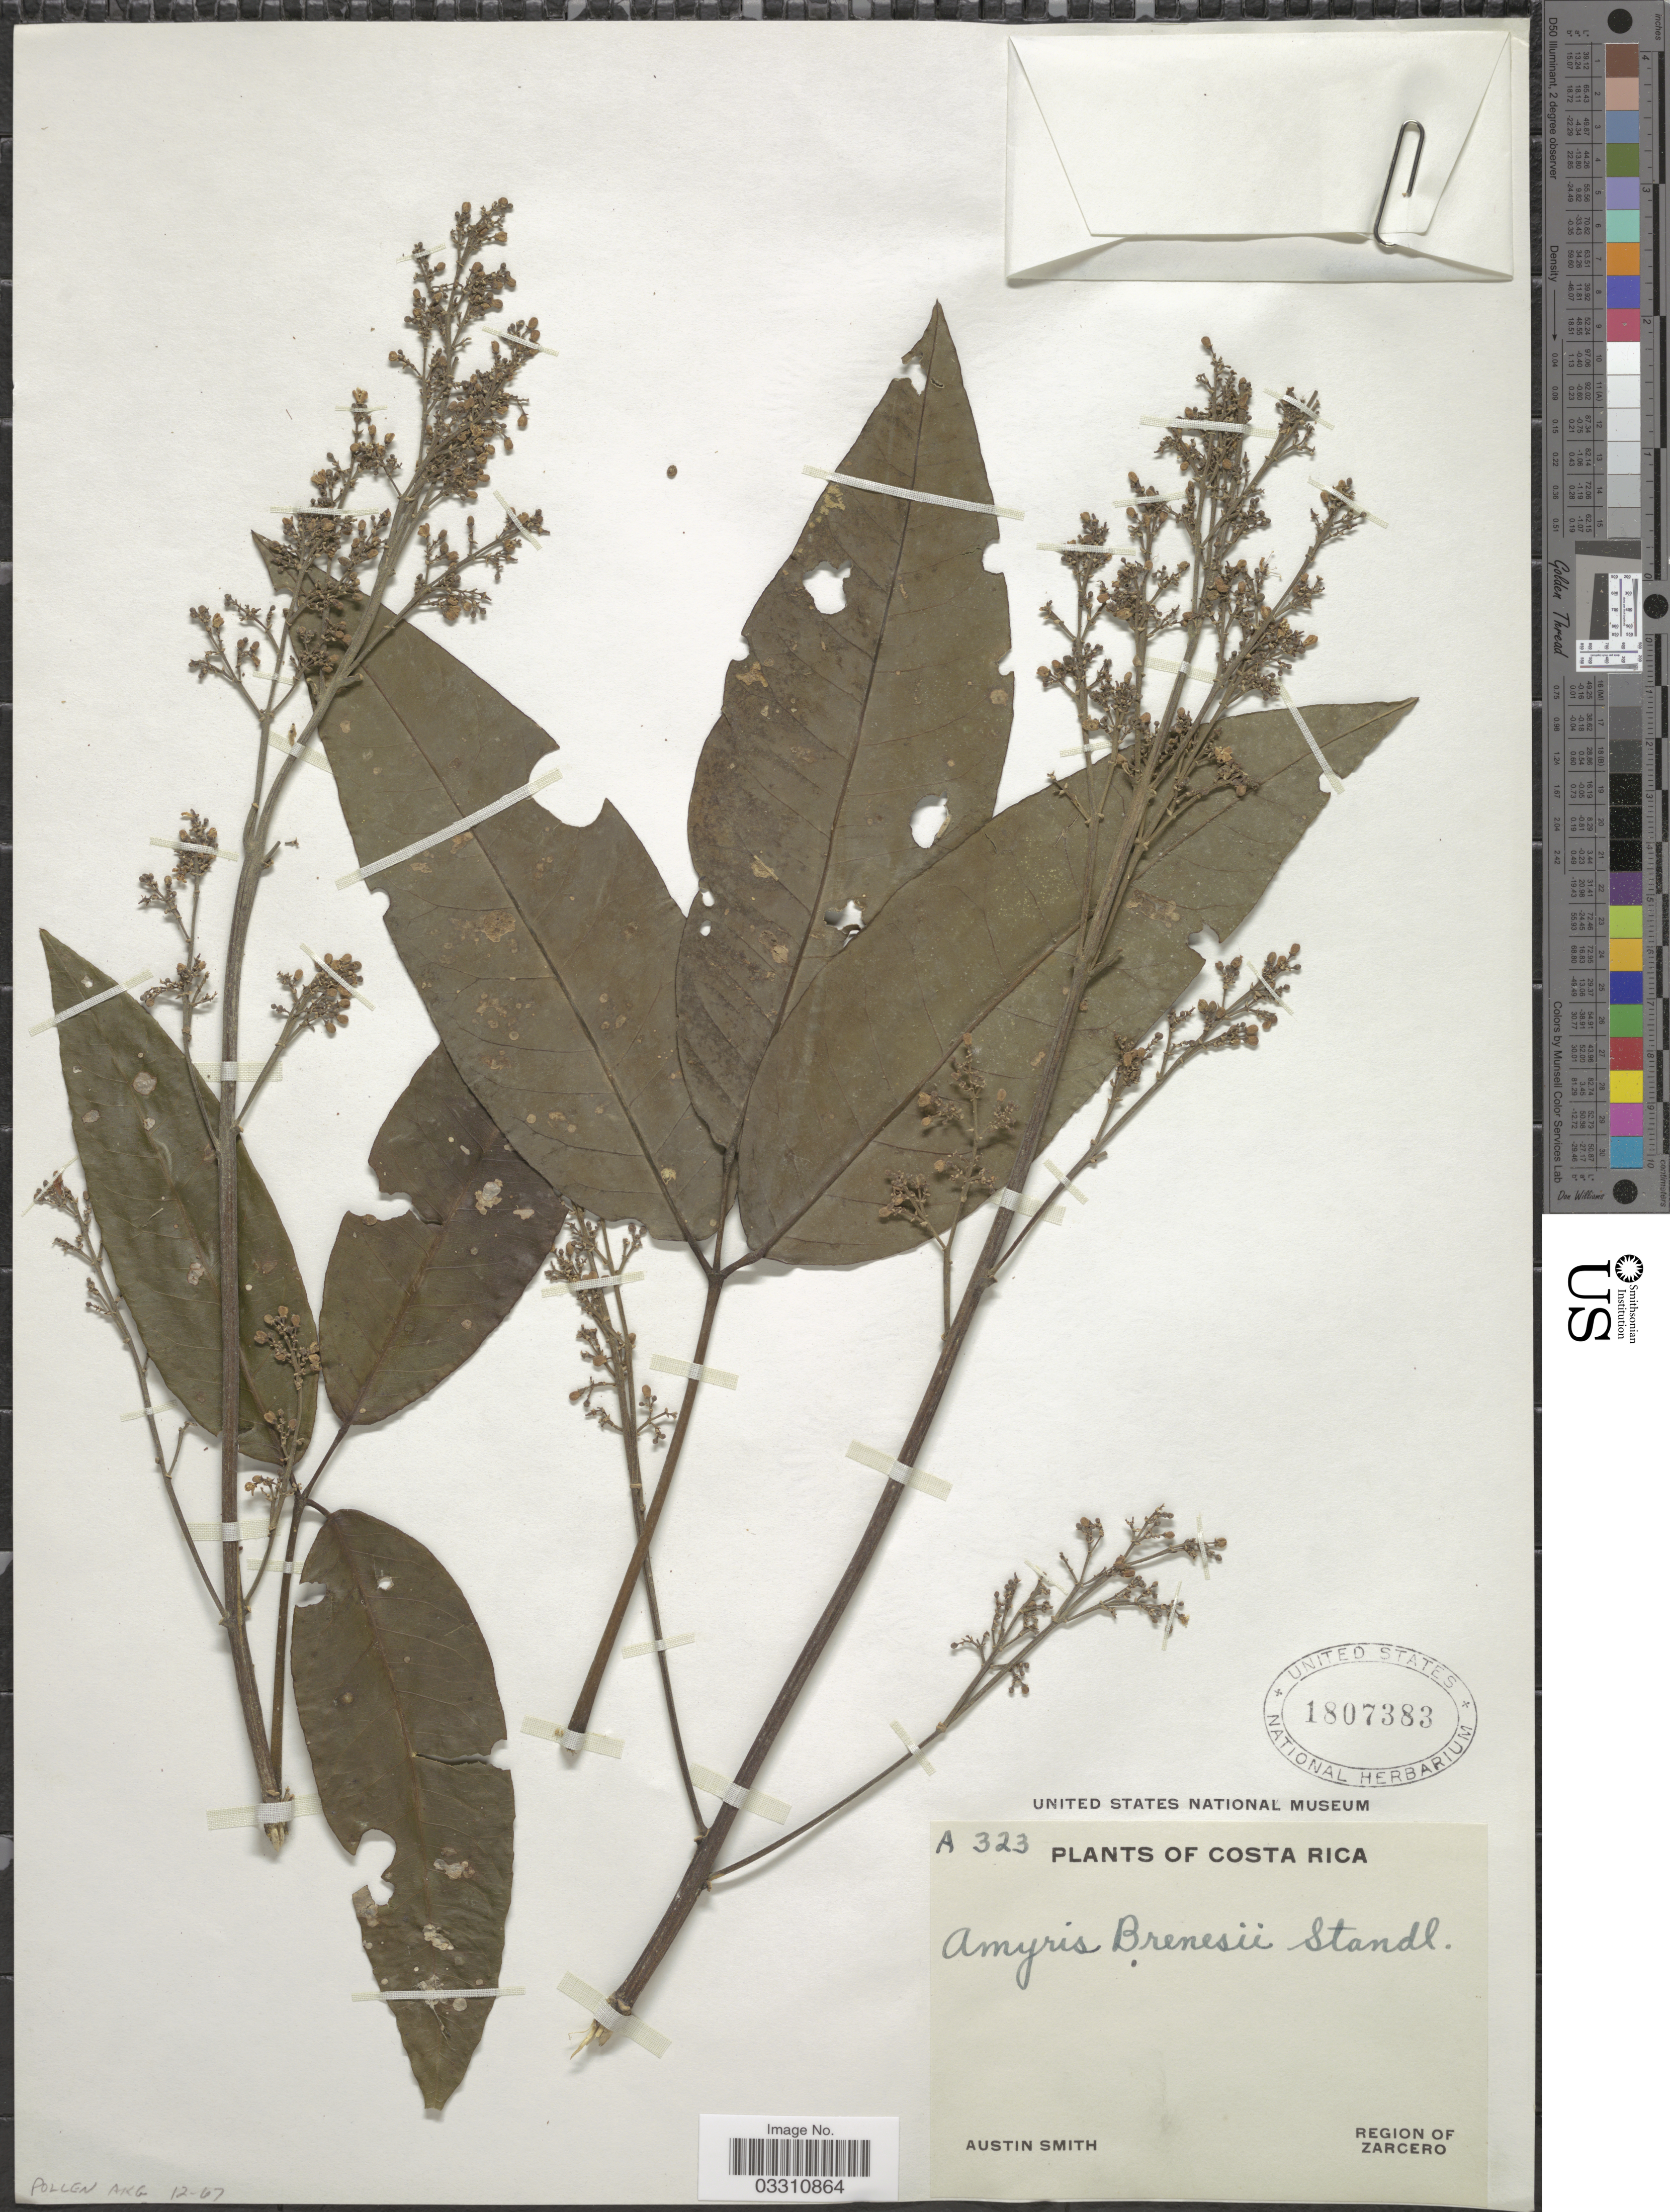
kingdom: Plantae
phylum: Tracheophyta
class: Magnoliopsida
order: Sapindales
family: Rutaceae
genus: Amyris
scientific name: Amyris brenesii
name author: Standl.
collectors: Aust P. Smith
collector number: A323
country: Costa Rica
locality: Region of Zarcero.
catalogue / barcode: US 1807383